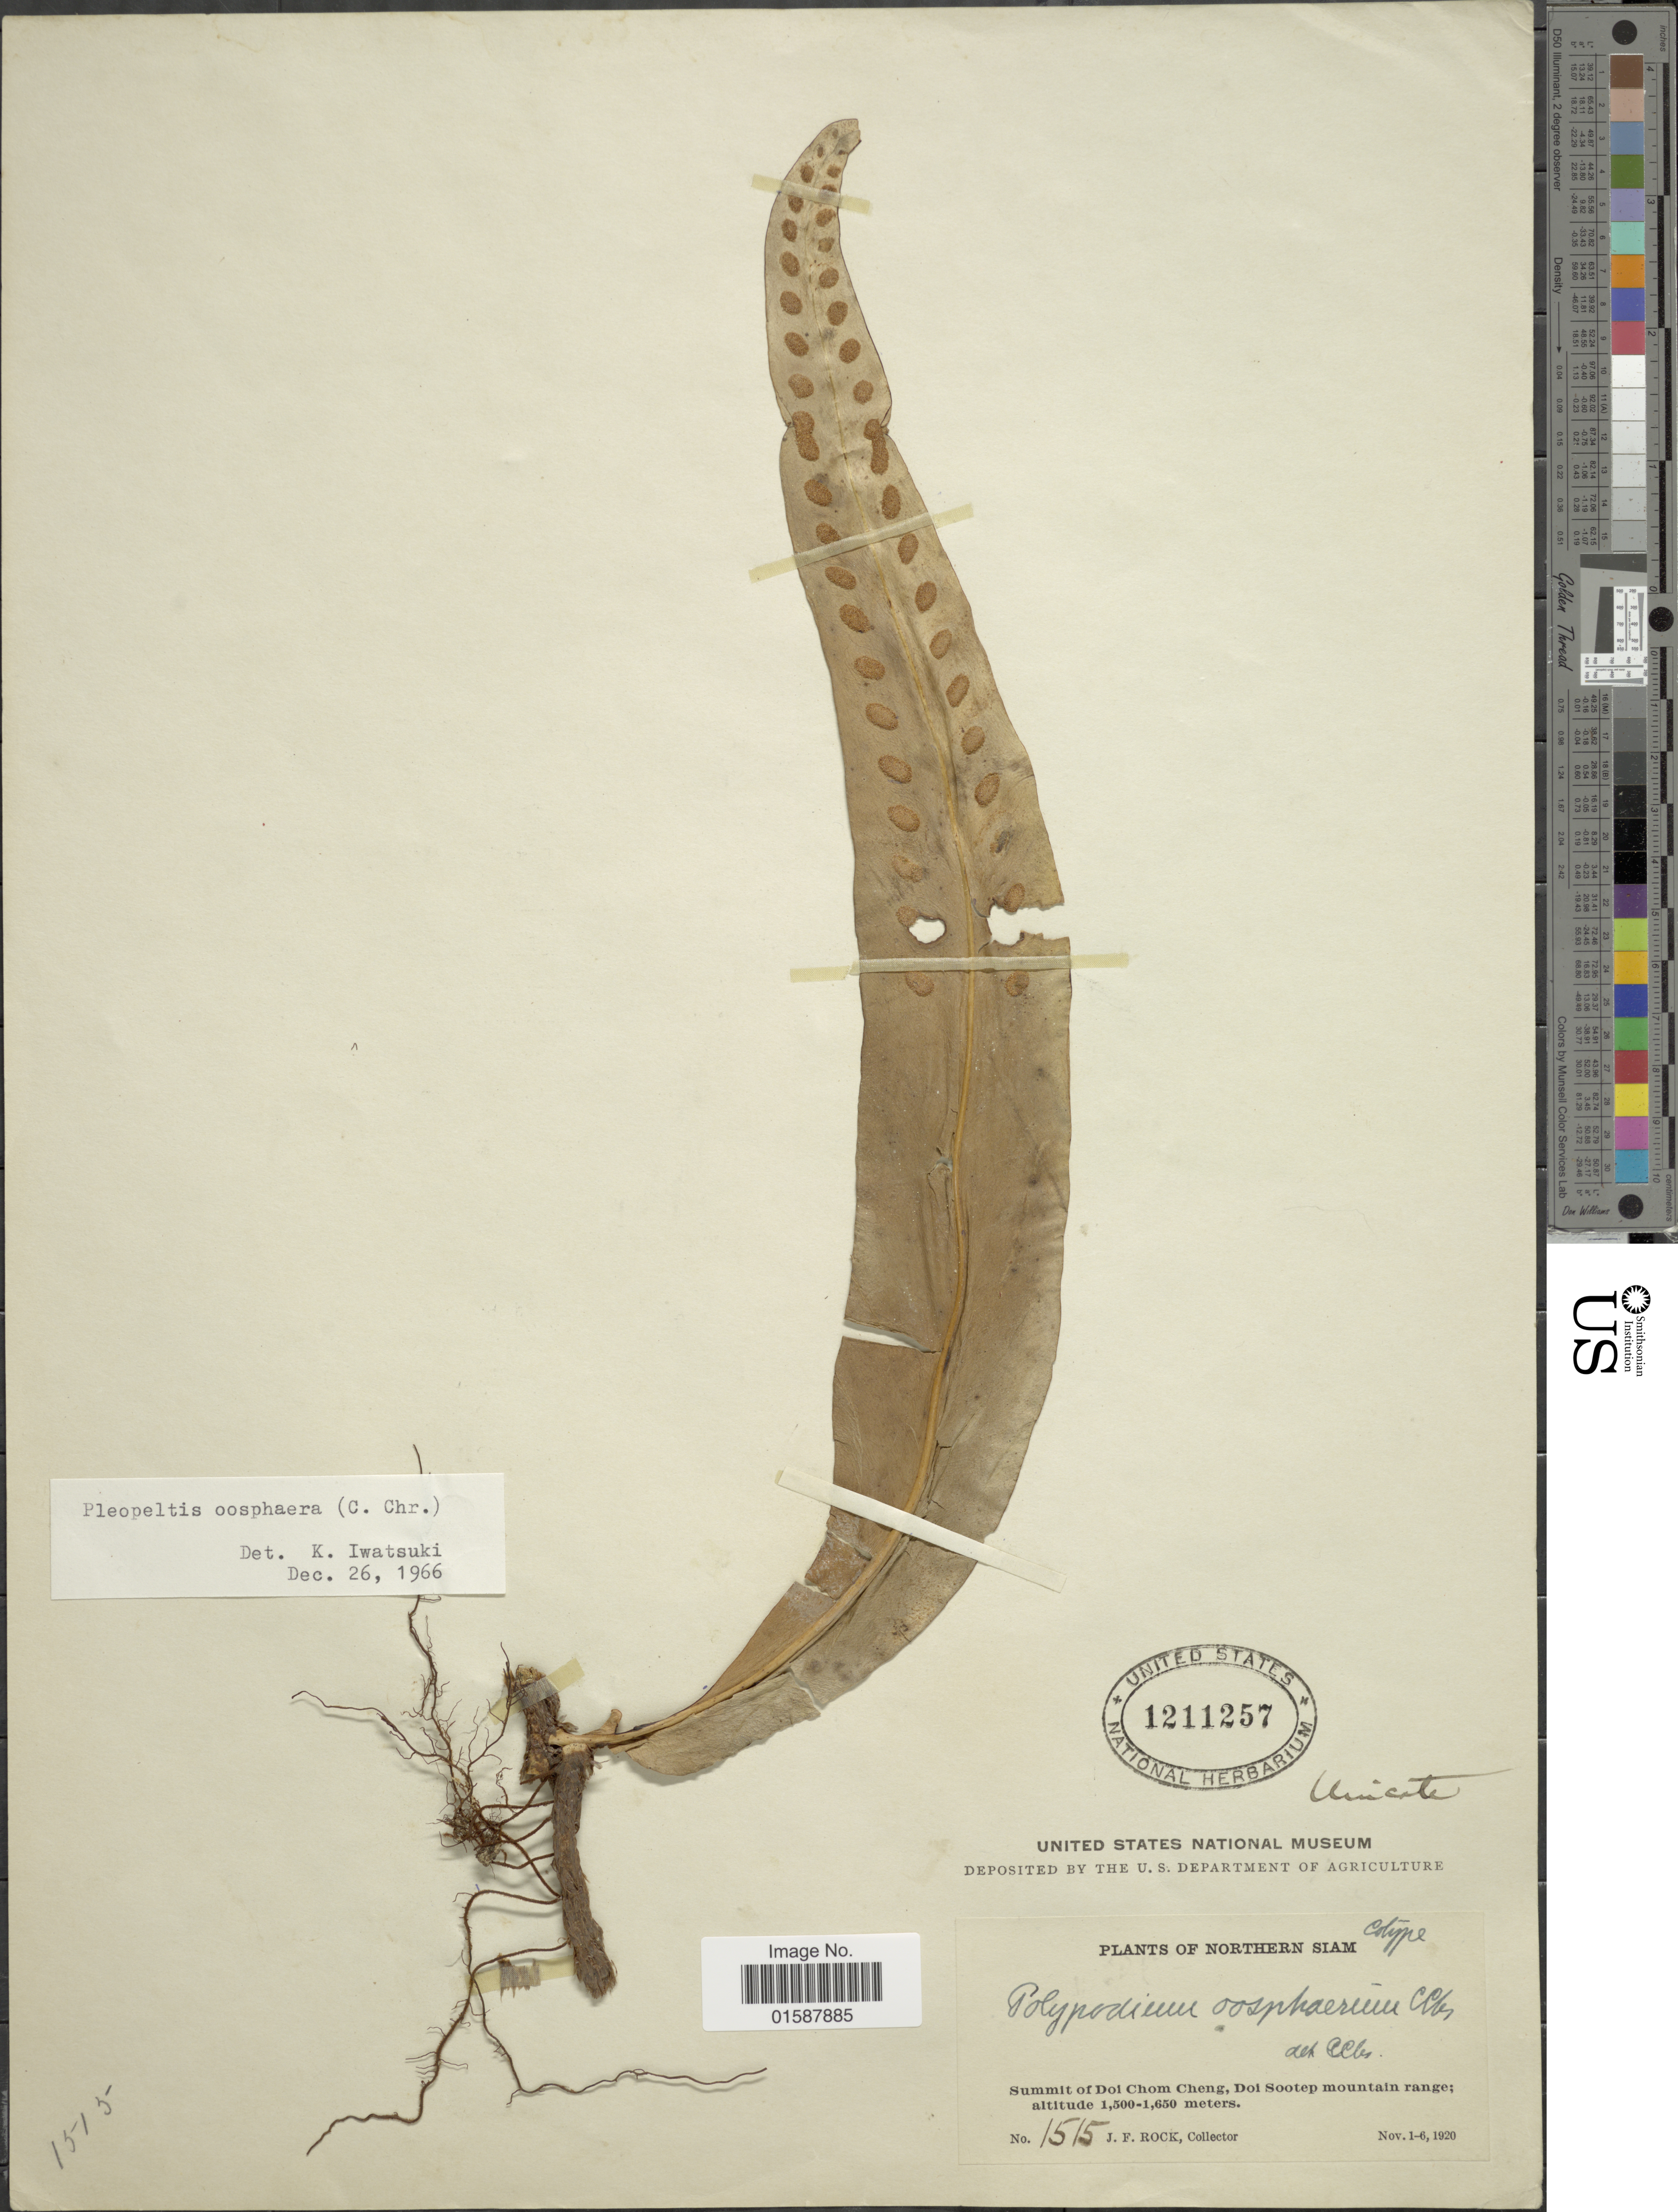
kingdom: Plantae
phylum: Tracheophyta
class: Polypodiopsida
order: Polypodiales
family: Polypodiaceae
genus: Lepisorus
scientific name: Lepisorus oosphaerus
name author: (C. Chr.) Ching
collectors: J. Rock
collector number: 1515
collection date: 1920-11-01/1920-11-06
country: Thailand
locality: Northern Siam. Summit of Doi Chom Cheng, Doi Sootep mountain range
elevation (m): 1500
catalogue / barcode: US 1211257